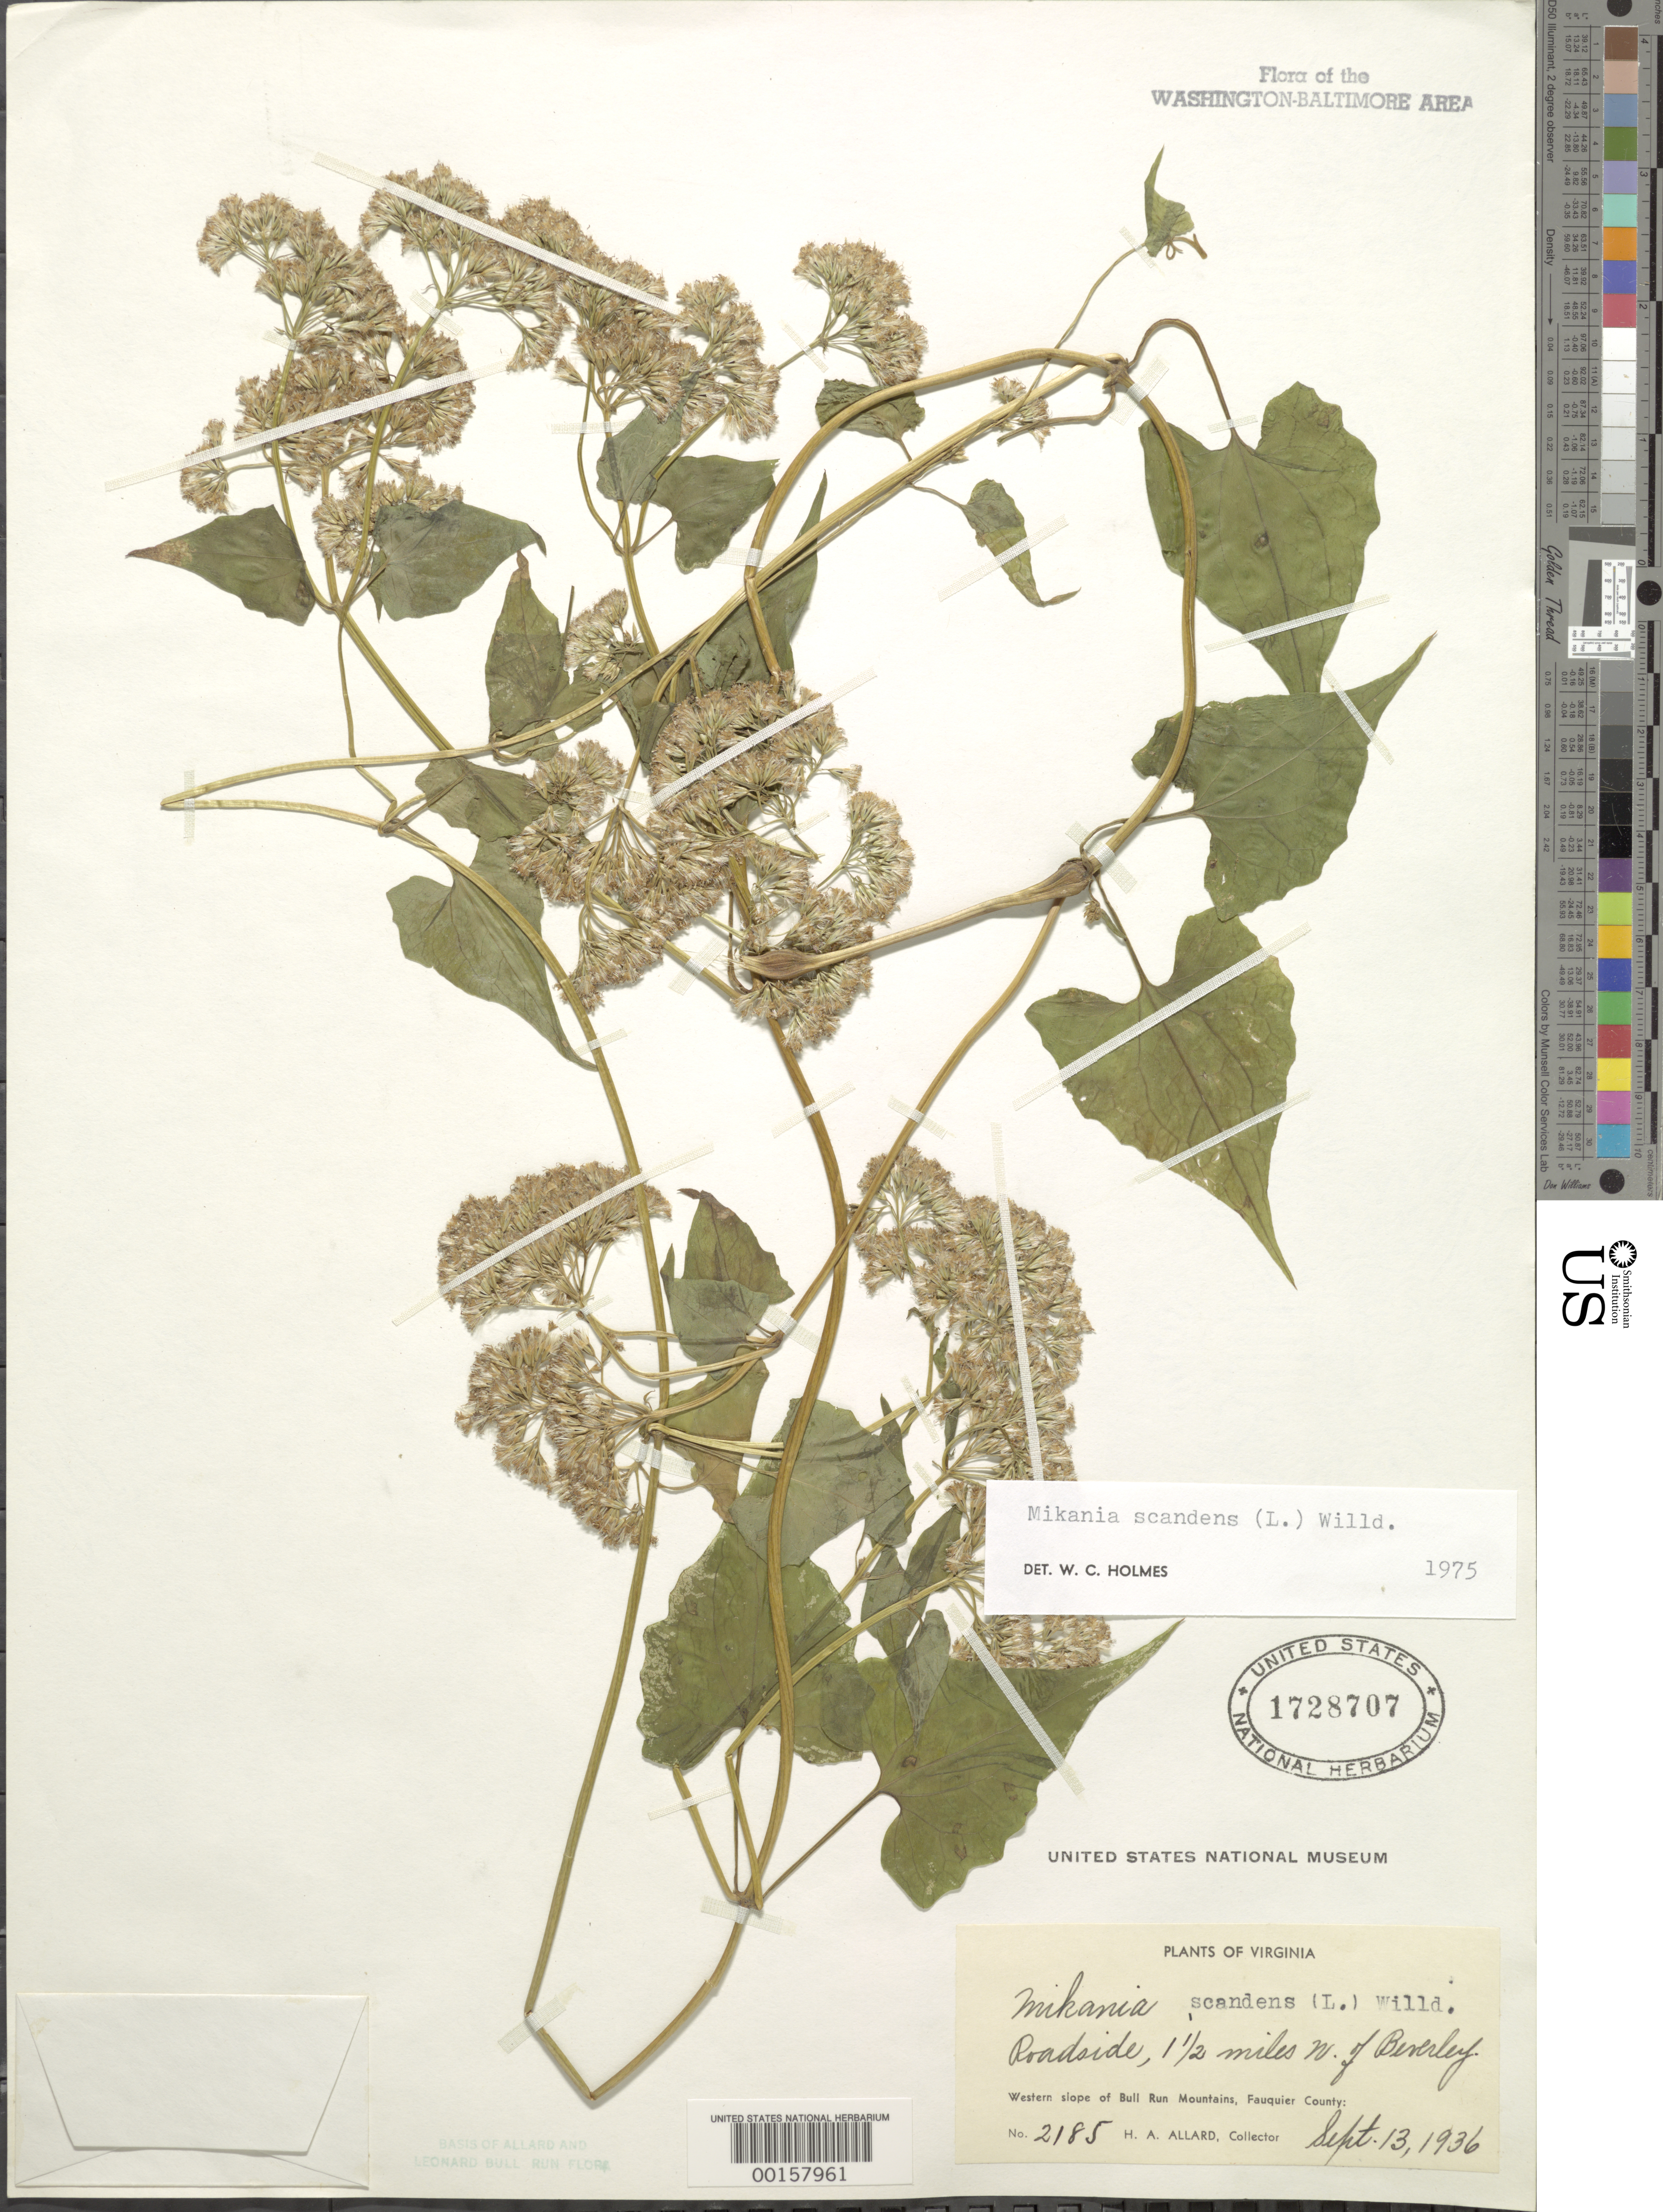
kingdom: Plantae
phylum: Tracheophyta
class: Magnoliopsida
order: Asterales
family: Asteraceae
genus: Mikania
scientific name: Mikania scandens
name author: (L.) Willd.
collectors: H. A. Allard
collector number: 2185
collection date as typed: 13 Sep 1936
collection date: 1936-09-13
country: United States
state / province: Virginia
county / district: Fauquier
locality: North of Beverly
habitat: Roadside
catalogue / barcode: US 1728707